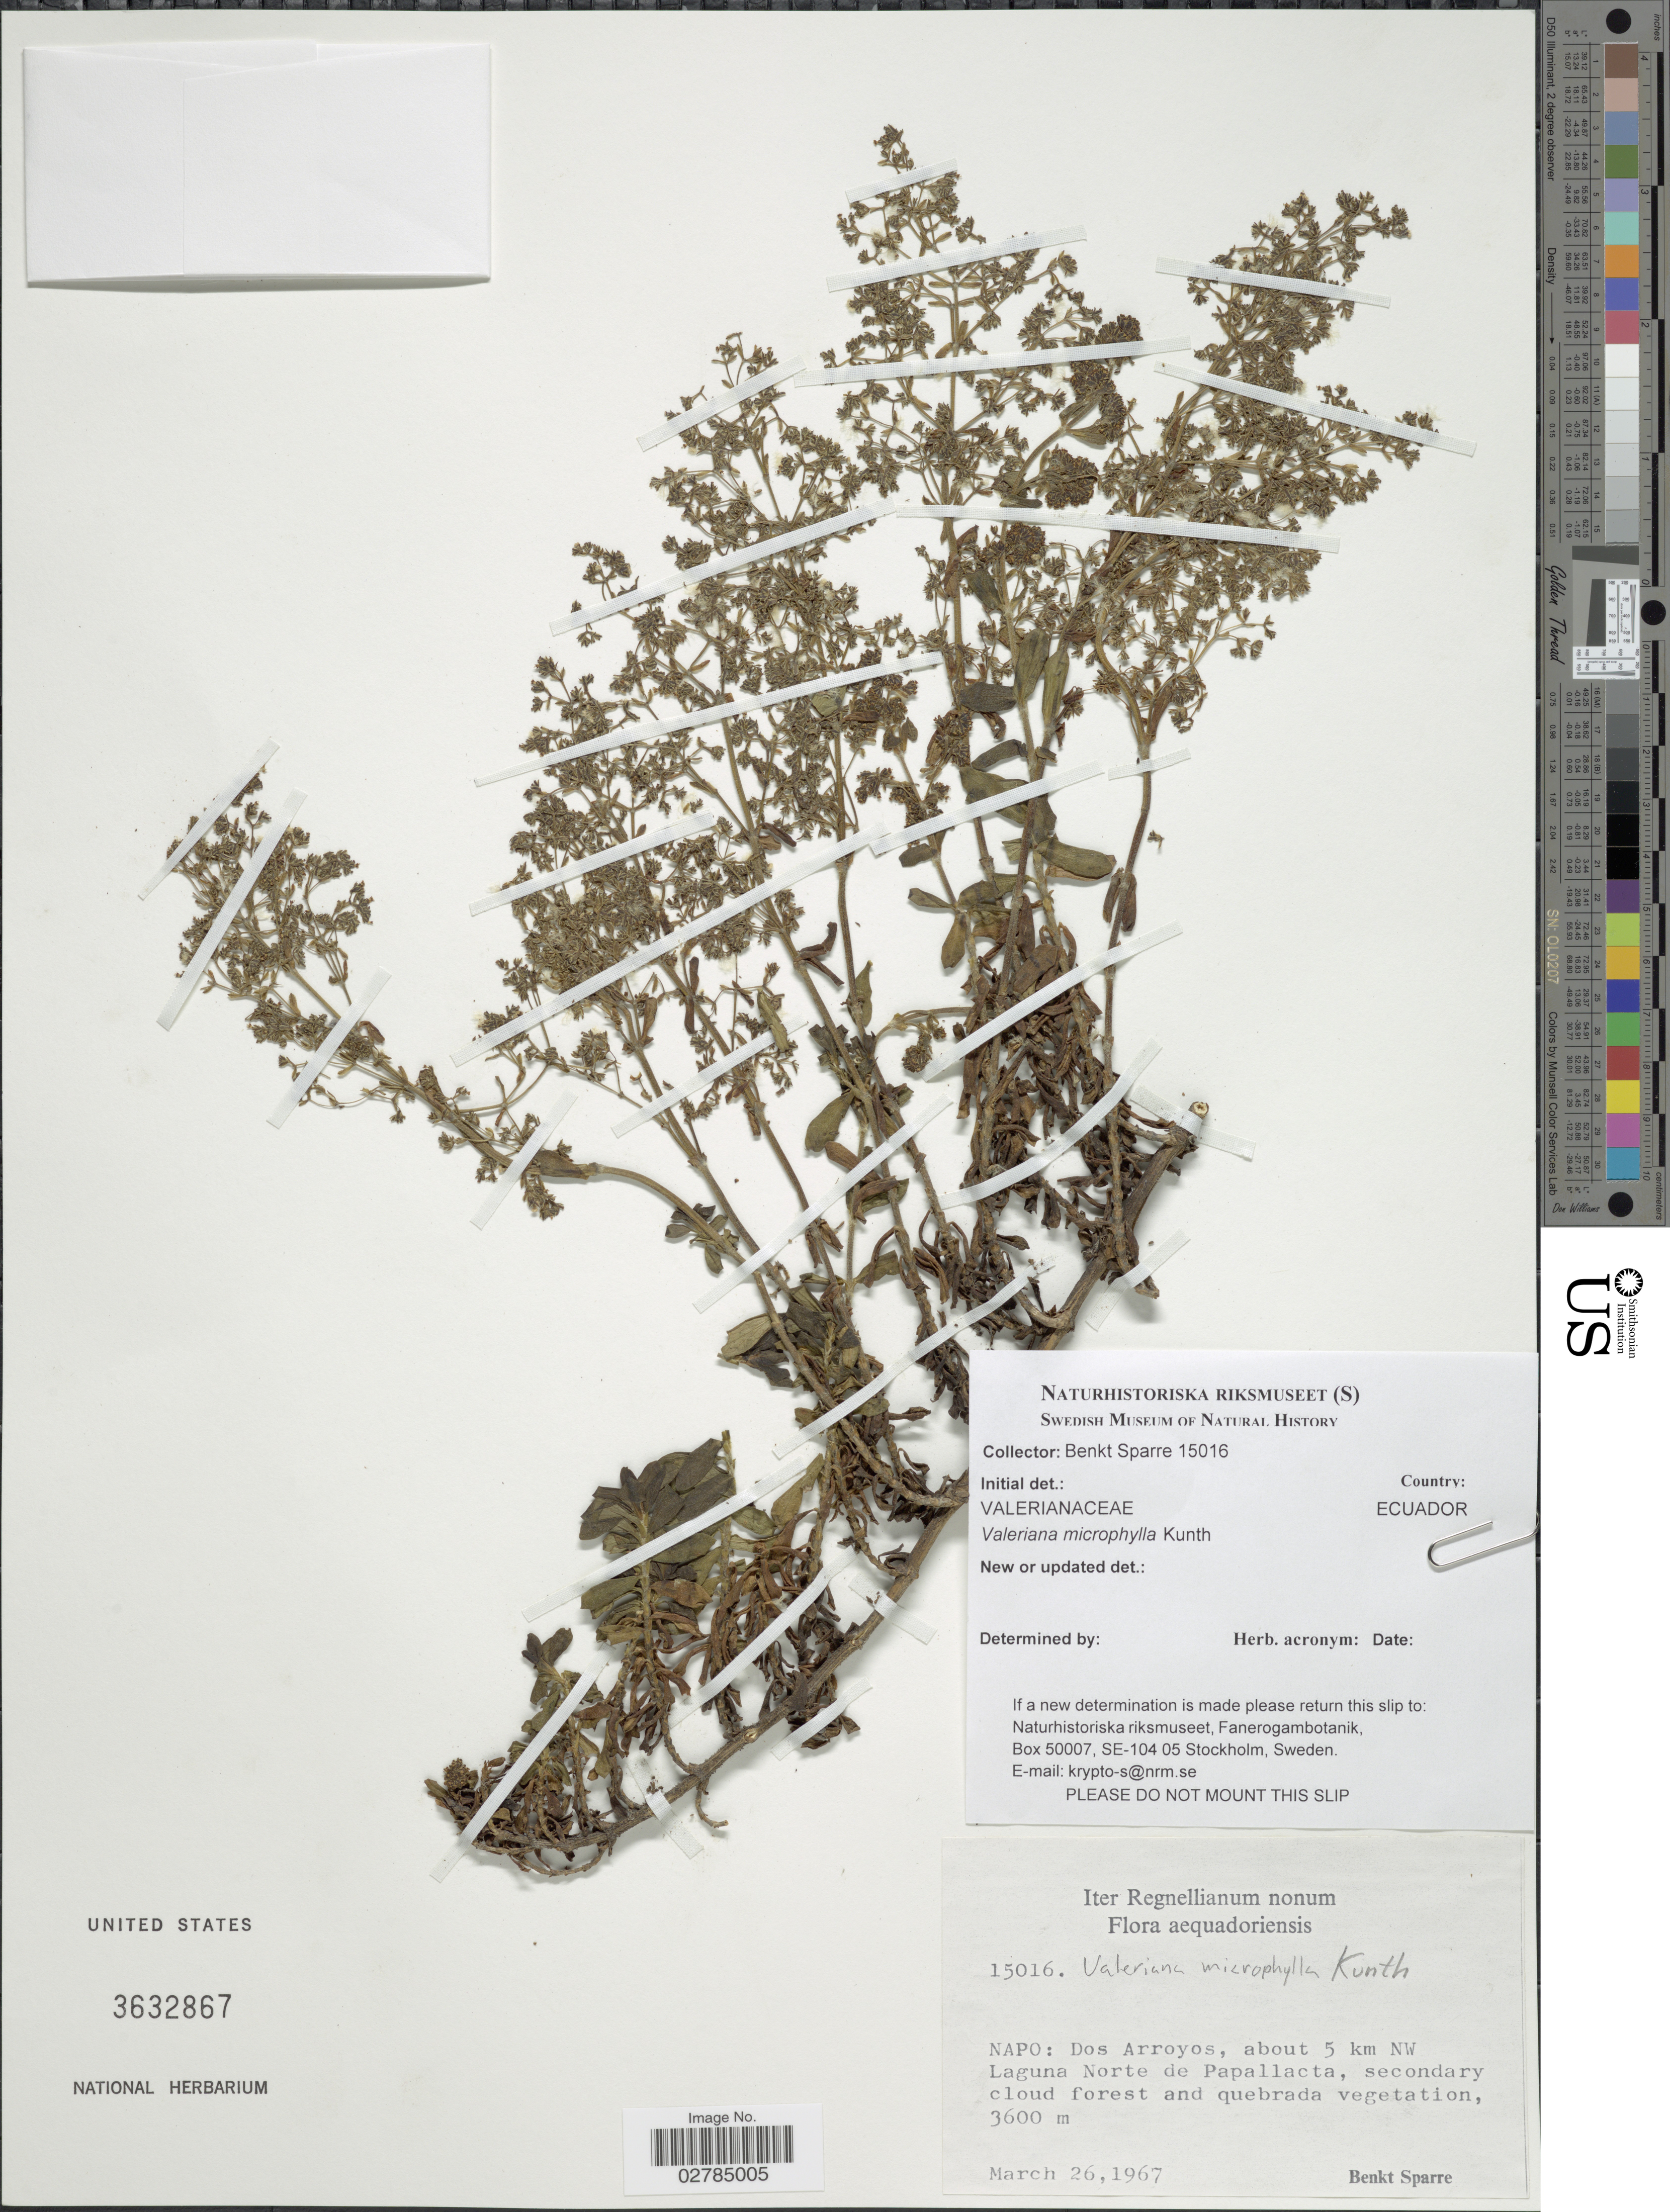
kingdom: Plantae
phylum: Tracheophyta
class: Magnoliopsida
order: Dipsacales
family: Caprifoliaceae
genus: Valeriana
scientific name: Valeriana microphylla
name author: Kunth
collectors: B. Sparre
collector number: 15016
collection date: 1967-03-26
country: Ecuador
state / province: Napo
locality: Dos Arroyos, about 5 km NW Laguna Norte de Papallacta.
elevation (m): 3600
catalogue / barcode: US 3632867